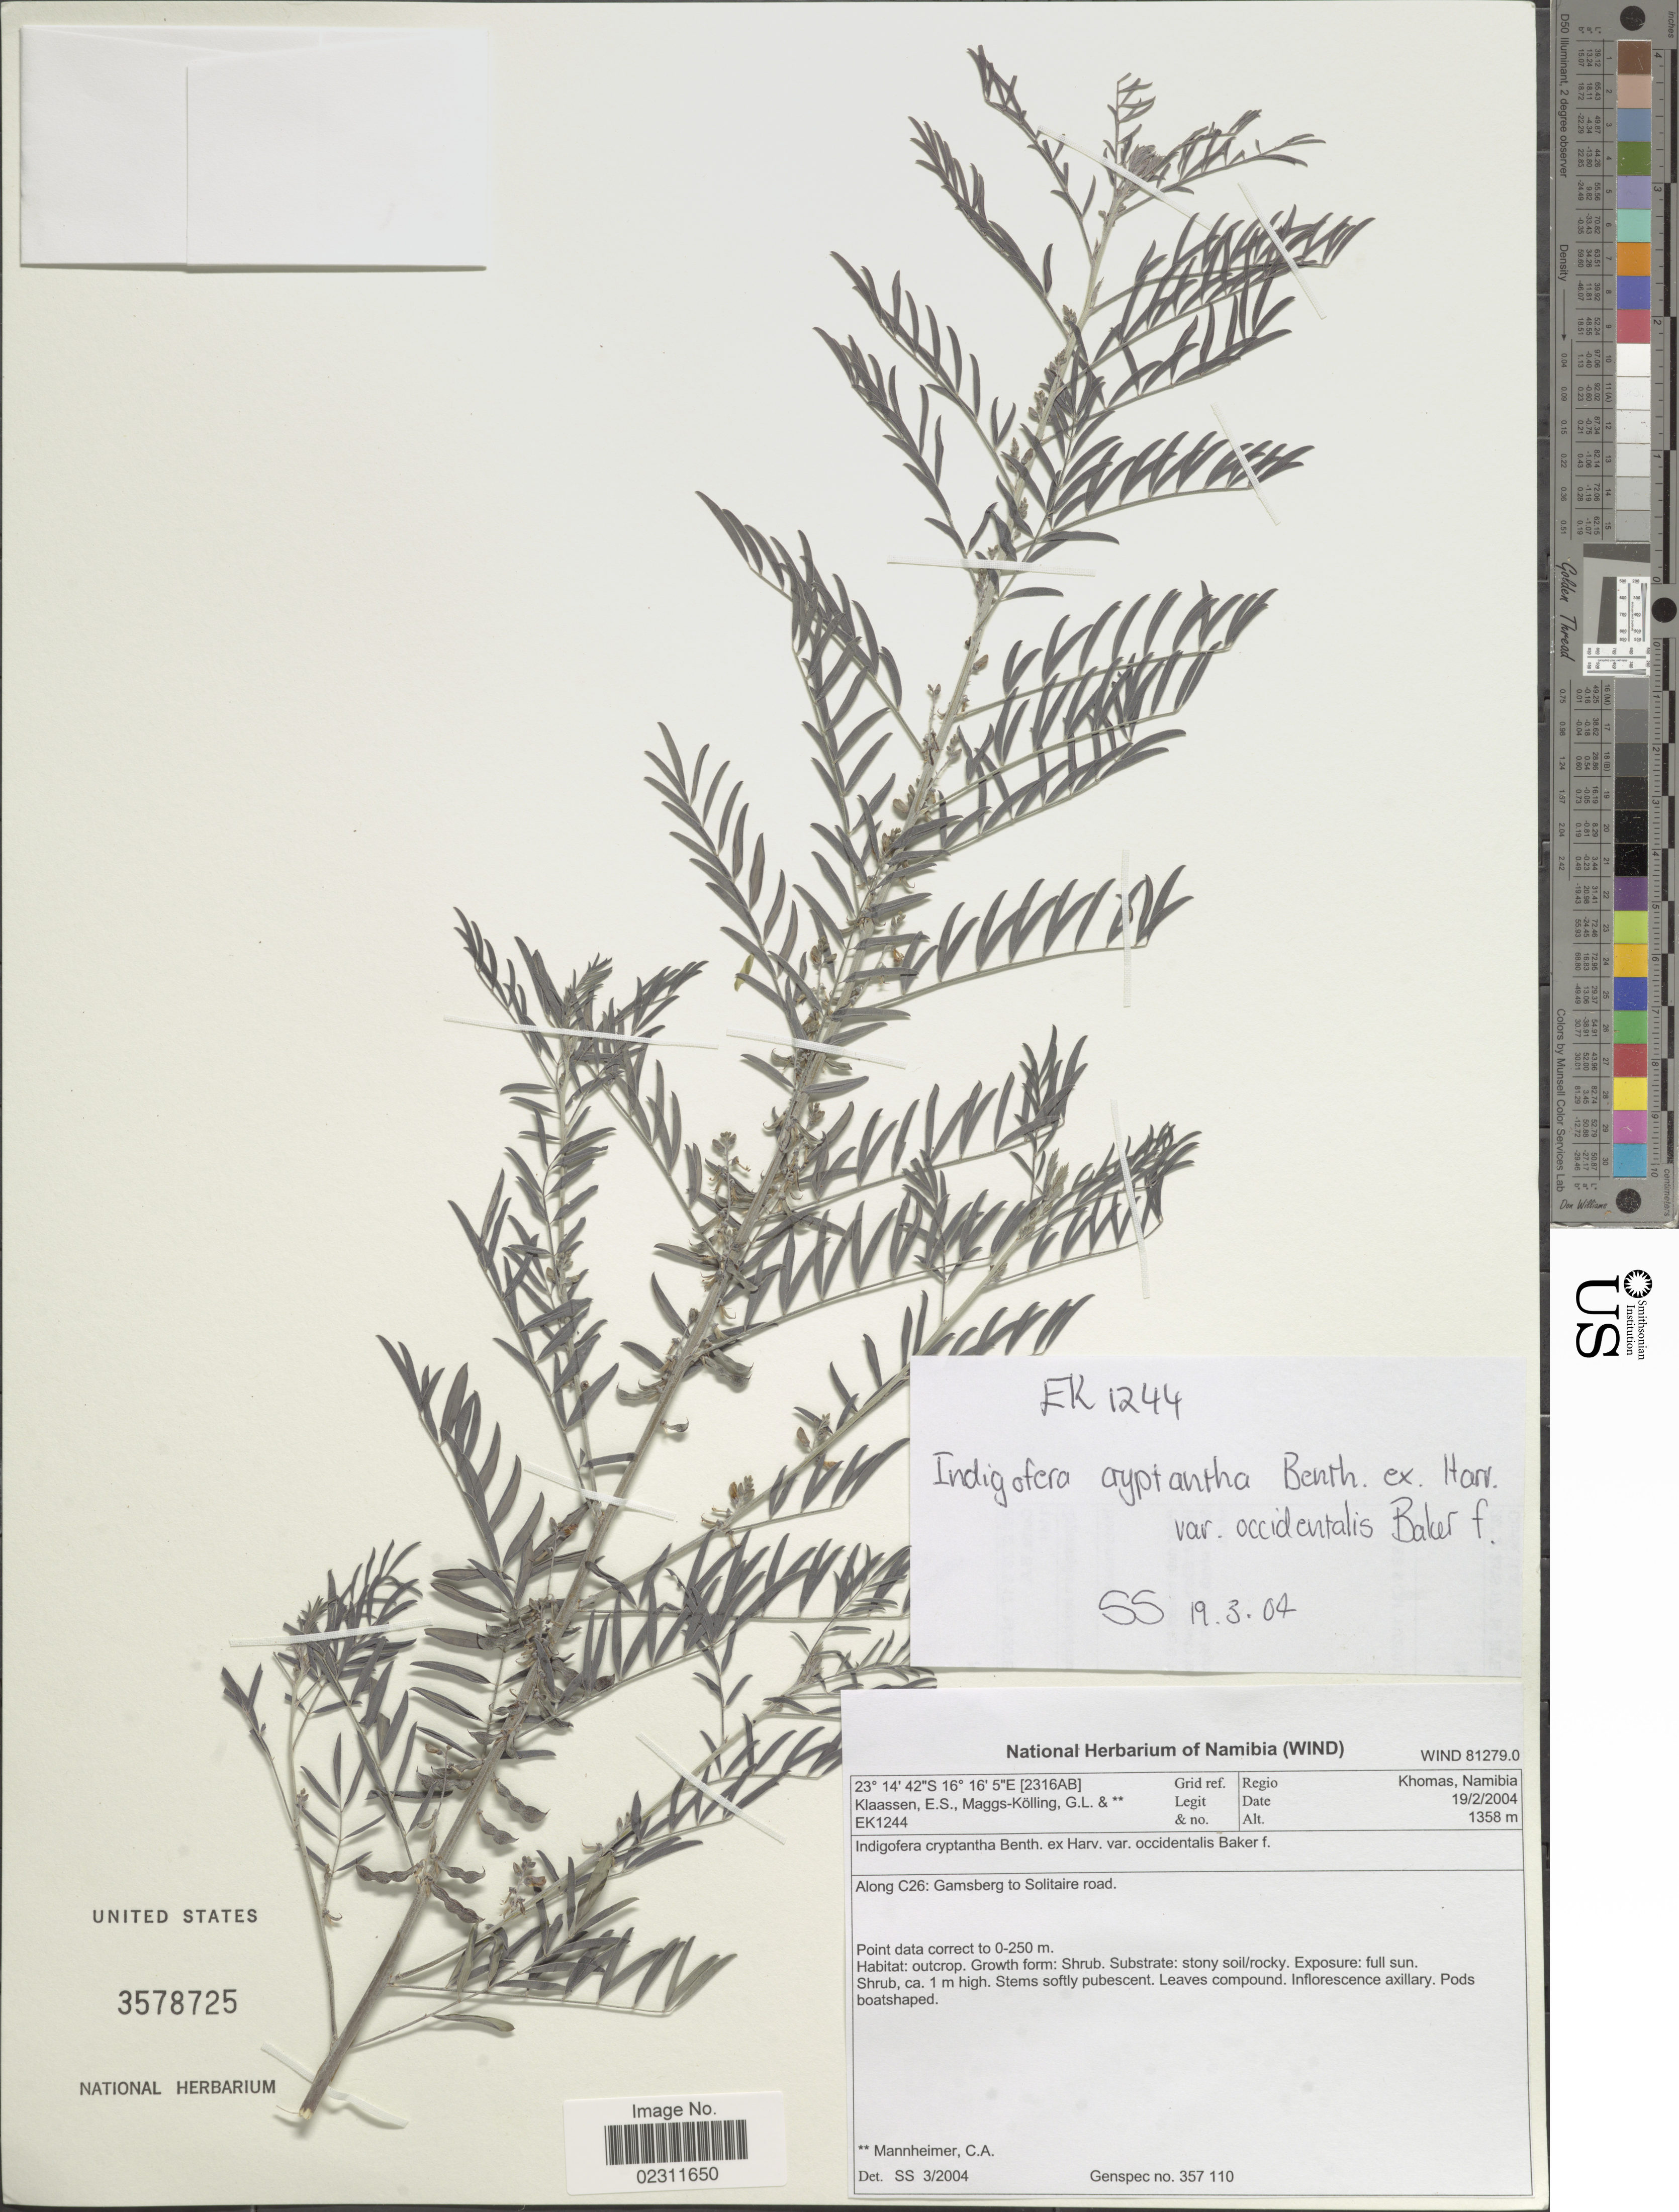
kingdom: Plantae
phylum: Tracheophyta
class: Magnoliopsida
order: Fabales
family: Fabaceae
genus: Indigofera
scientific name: Indigofera cryptantha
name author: Harv.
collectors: E. S. Klaassen, G. L. Maggs & C. A. Mannheimer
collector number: EK1244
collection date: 2004-02-19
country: Namibia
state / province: Khomas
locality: Along C26, Gamsberg to Solitaire road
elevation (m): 1358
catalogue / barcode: US 3578725